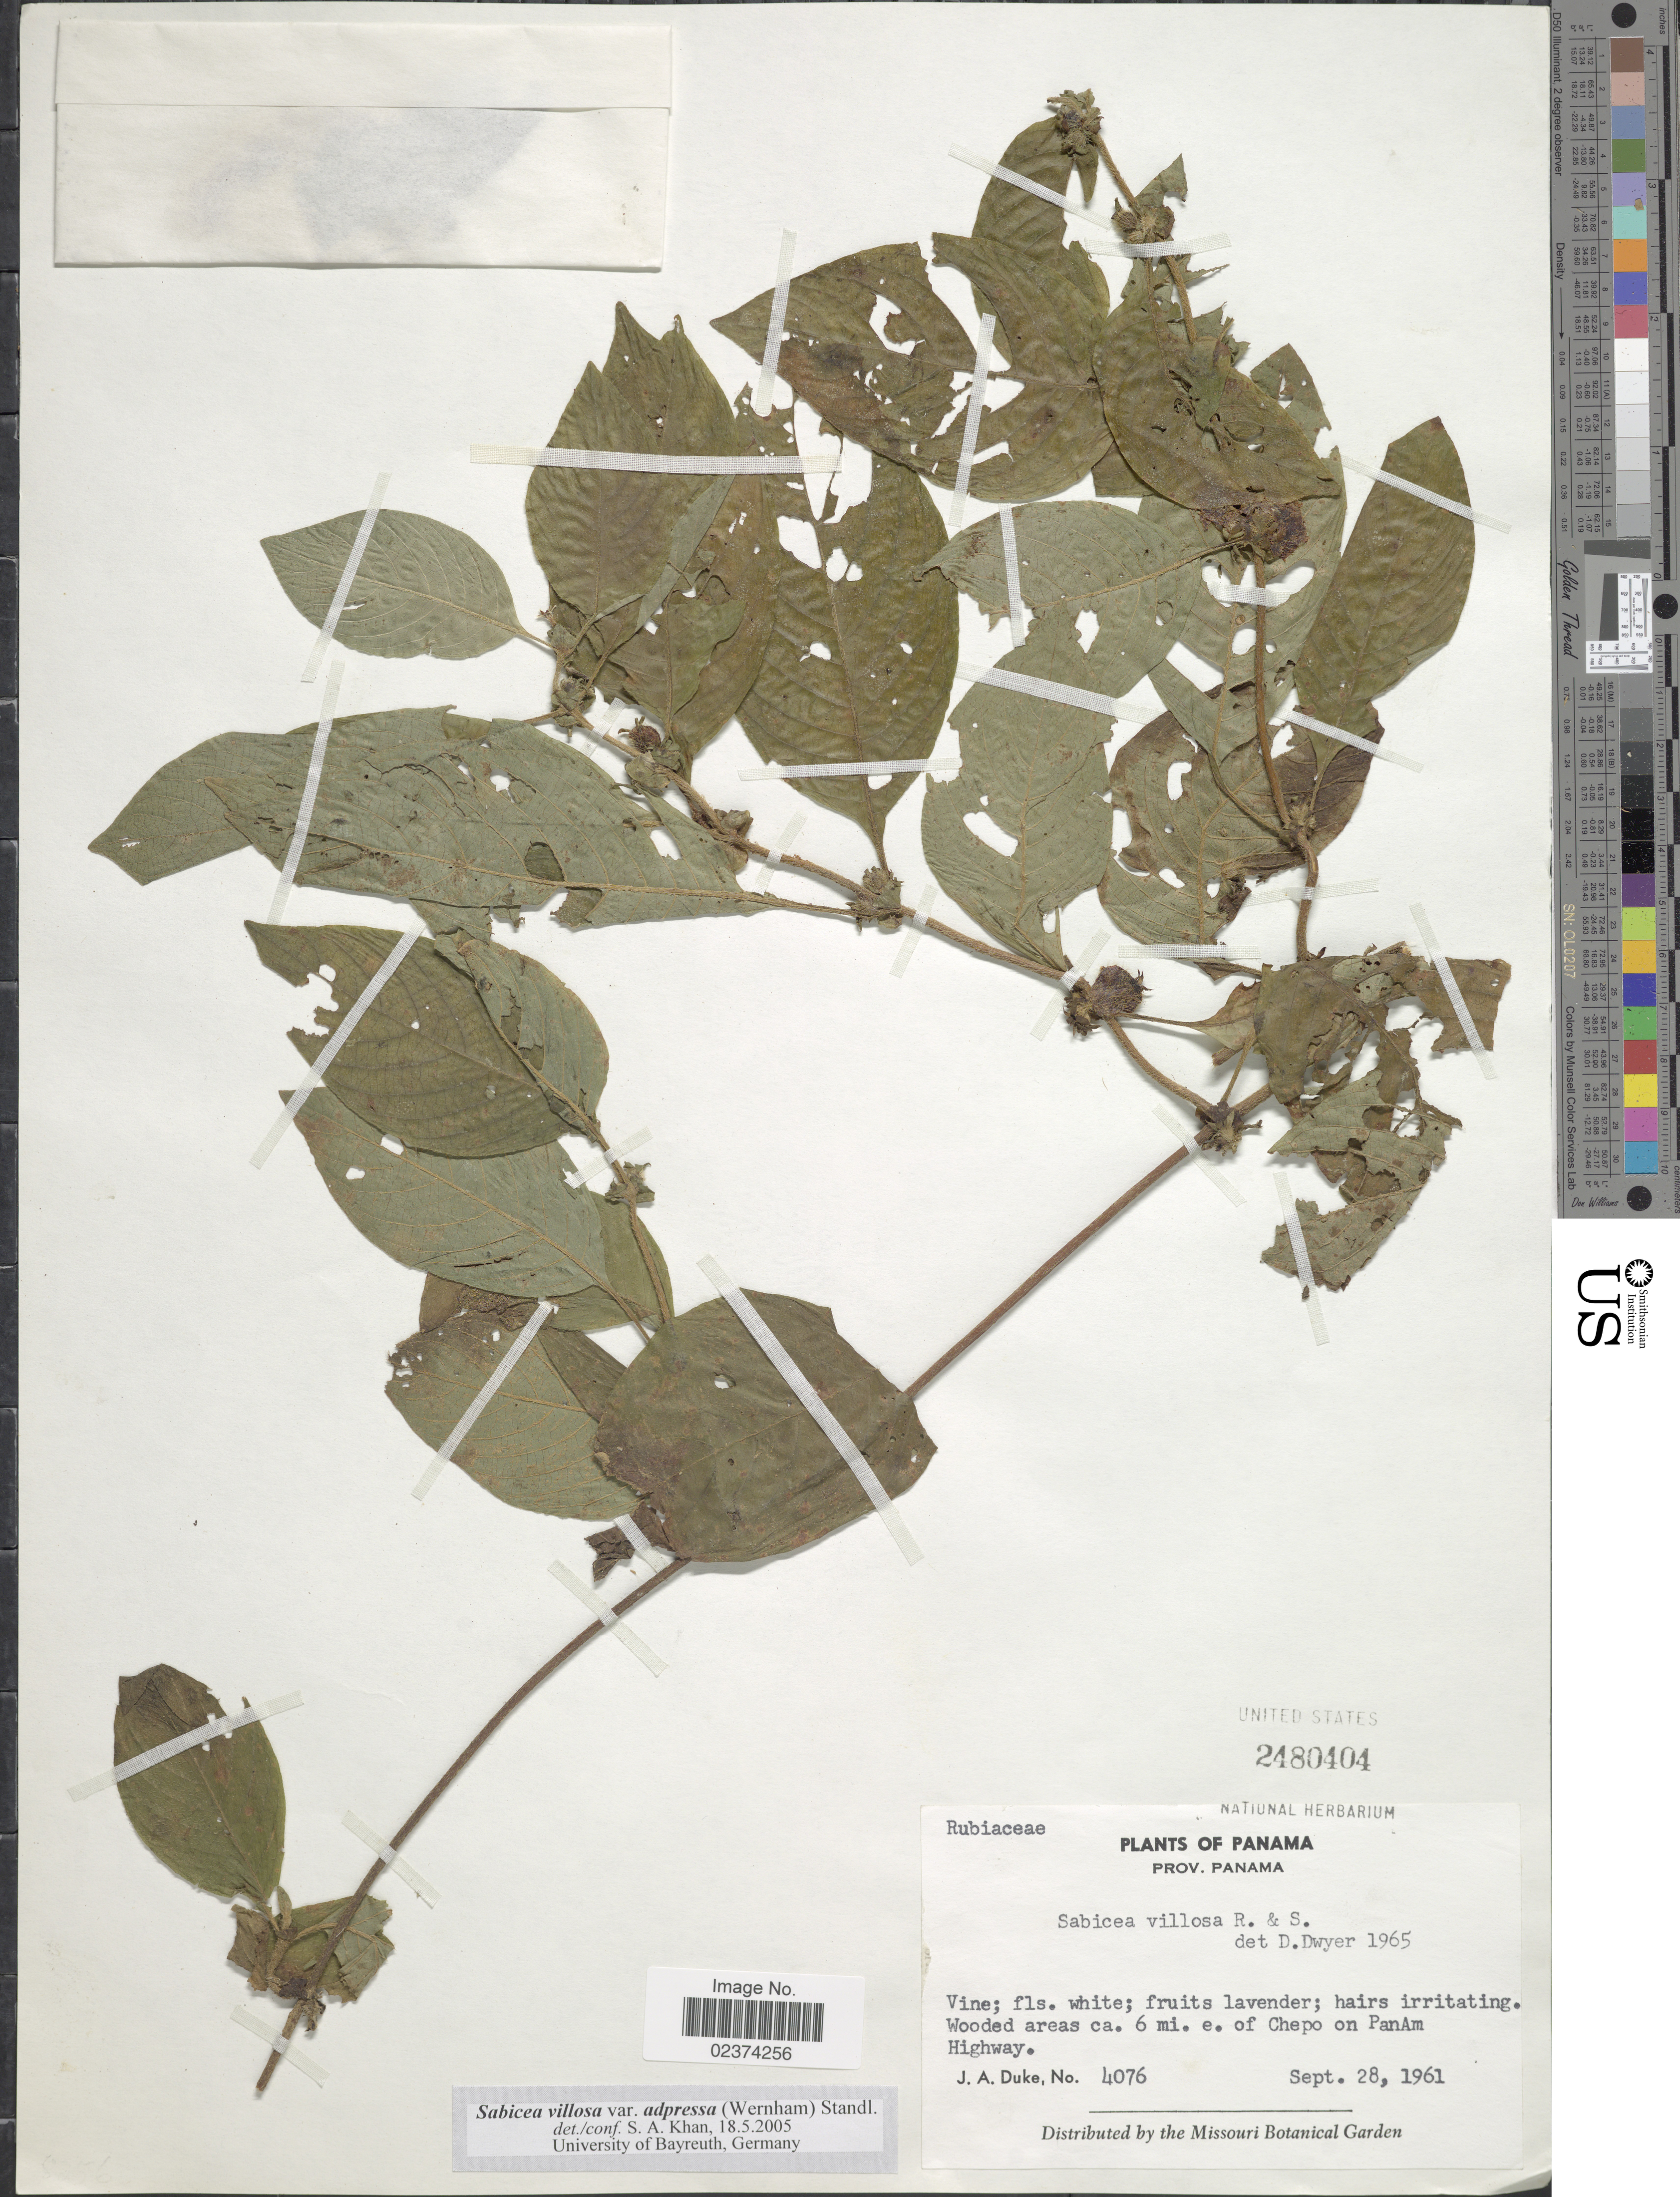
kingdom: Plantae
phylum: Tracheophyta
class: Magnoliopsida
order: Gentianales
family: Rubiaceae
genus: Sabicea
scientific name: Sabicea villosa var. adpressa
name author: (Wernham) Standl.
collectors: J. A. Duke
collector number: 4076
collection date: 1961-09-28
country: Panama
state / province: Panamá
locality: Prov. Panama. Wooded areas ca. 6 mi. e. of Chepo on PanAm Highway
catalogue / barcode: US 2480404